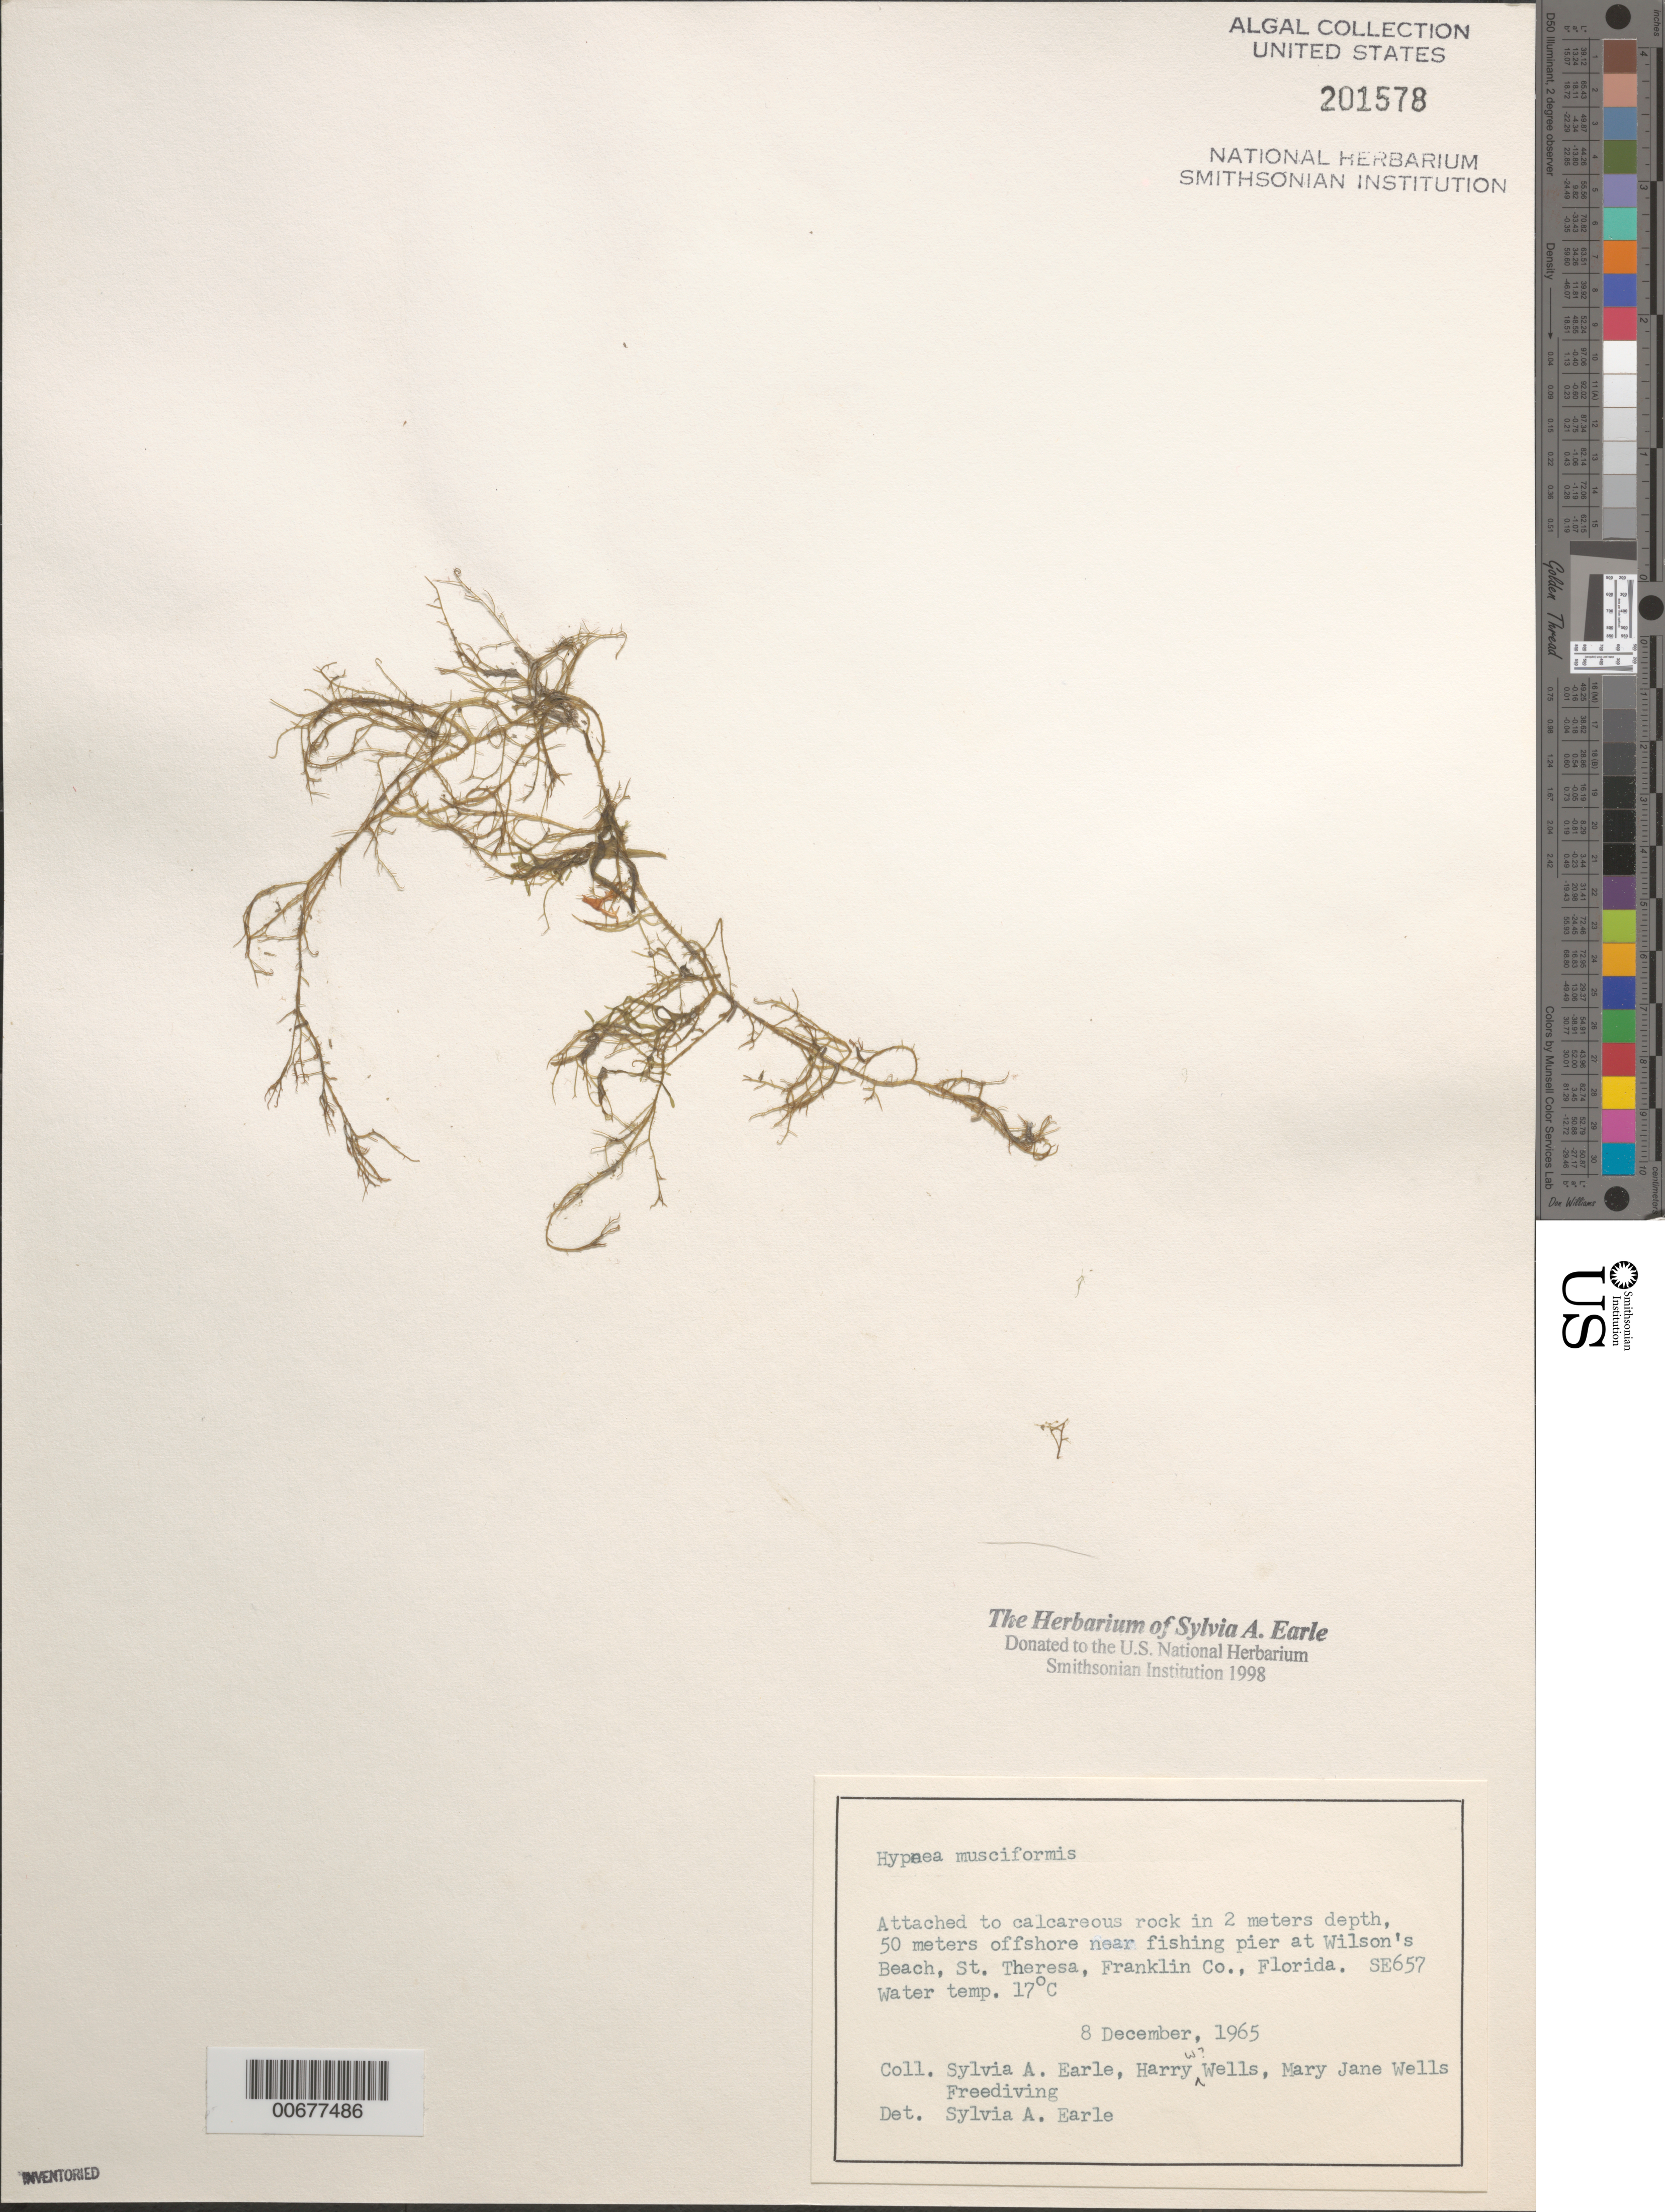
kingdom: Plantae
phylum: Rhodophyta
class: Florideophyceae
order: Gigartinales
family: Cystocloniaceae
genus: Hypnea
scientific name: Hypnea musciformis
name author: (Wulfen) J.V.Lamouroux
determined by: Earle, S. A.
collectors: S. A. Earle, H. Wells & M. Wells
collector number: SE 657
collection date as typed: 08 Dec 1965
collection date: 1965-12-08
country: United States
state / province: Florida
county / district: Franklin County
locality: St. Teresa [St. Theresa], Wilson's Beach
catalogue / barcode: US 201578